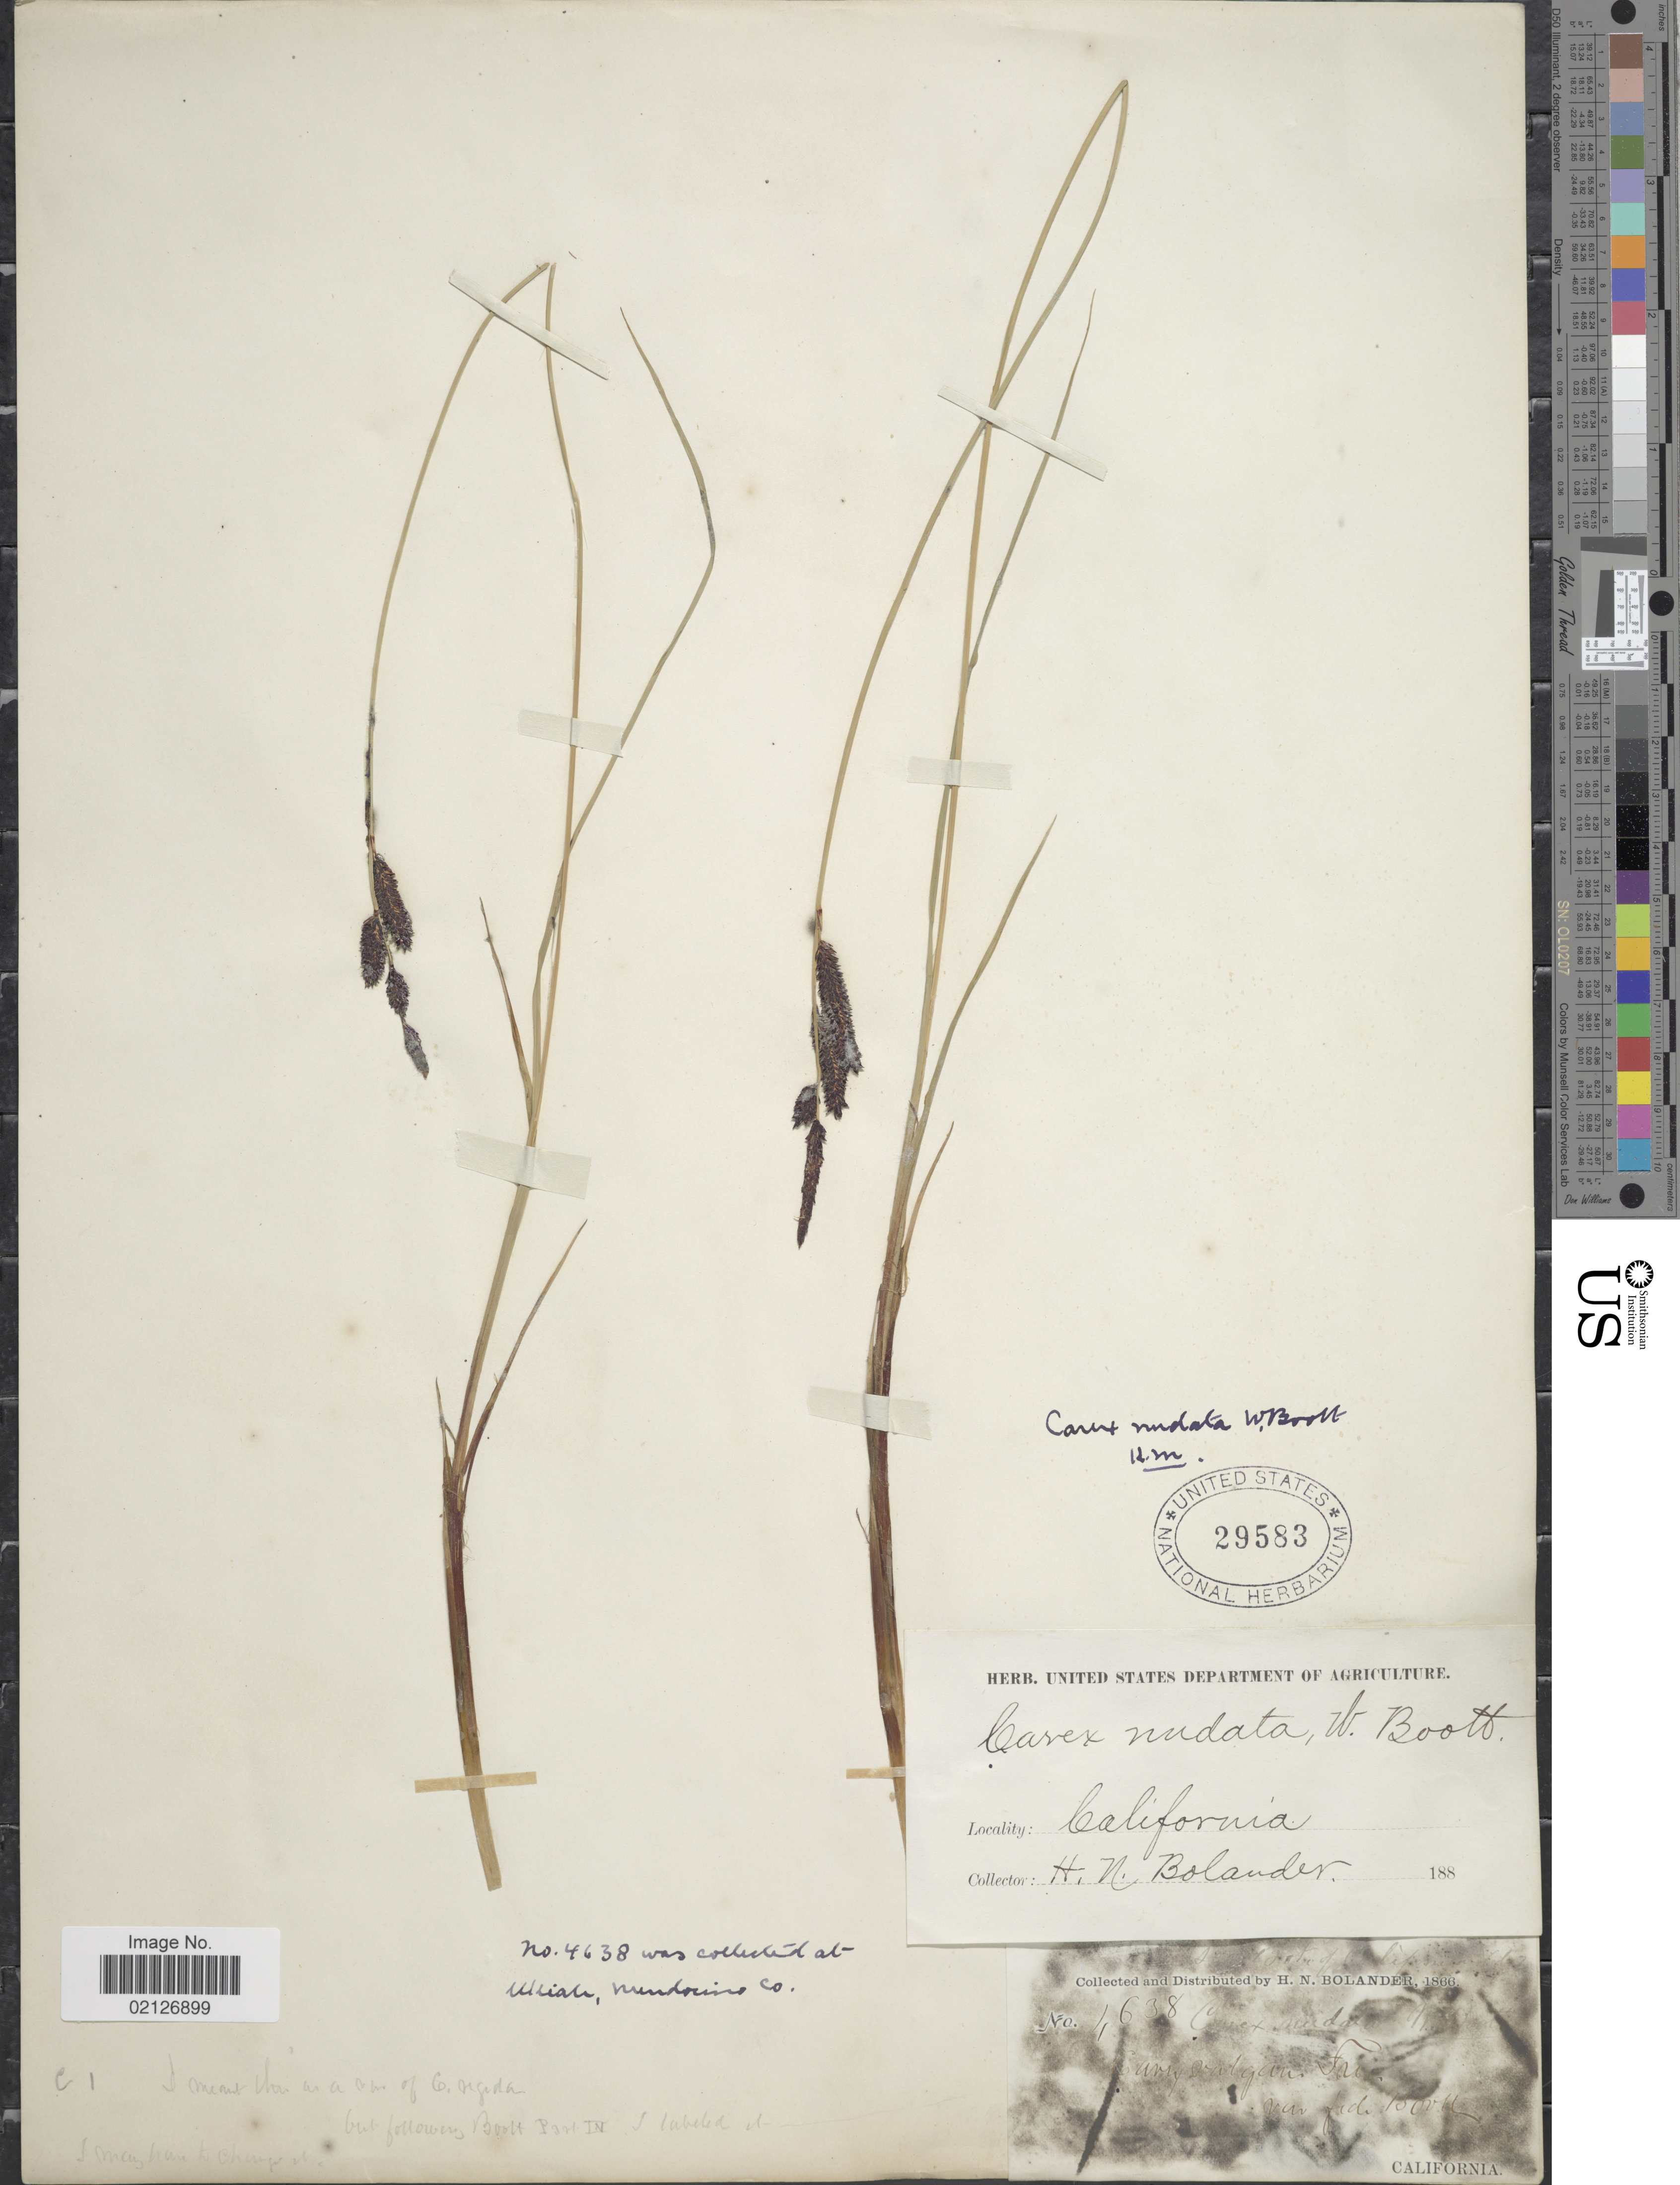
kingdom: Plantae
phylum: Tracheophyta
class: Liliopsida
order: Poales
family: Cyperaceae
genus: Carex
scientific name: Carex nudata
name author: W. Boott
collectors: H. Bolander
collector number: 1638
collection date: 1866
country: United States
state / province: California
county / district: Mendocino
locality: Ukiah, Mendocino Co.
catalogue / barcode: US 29583